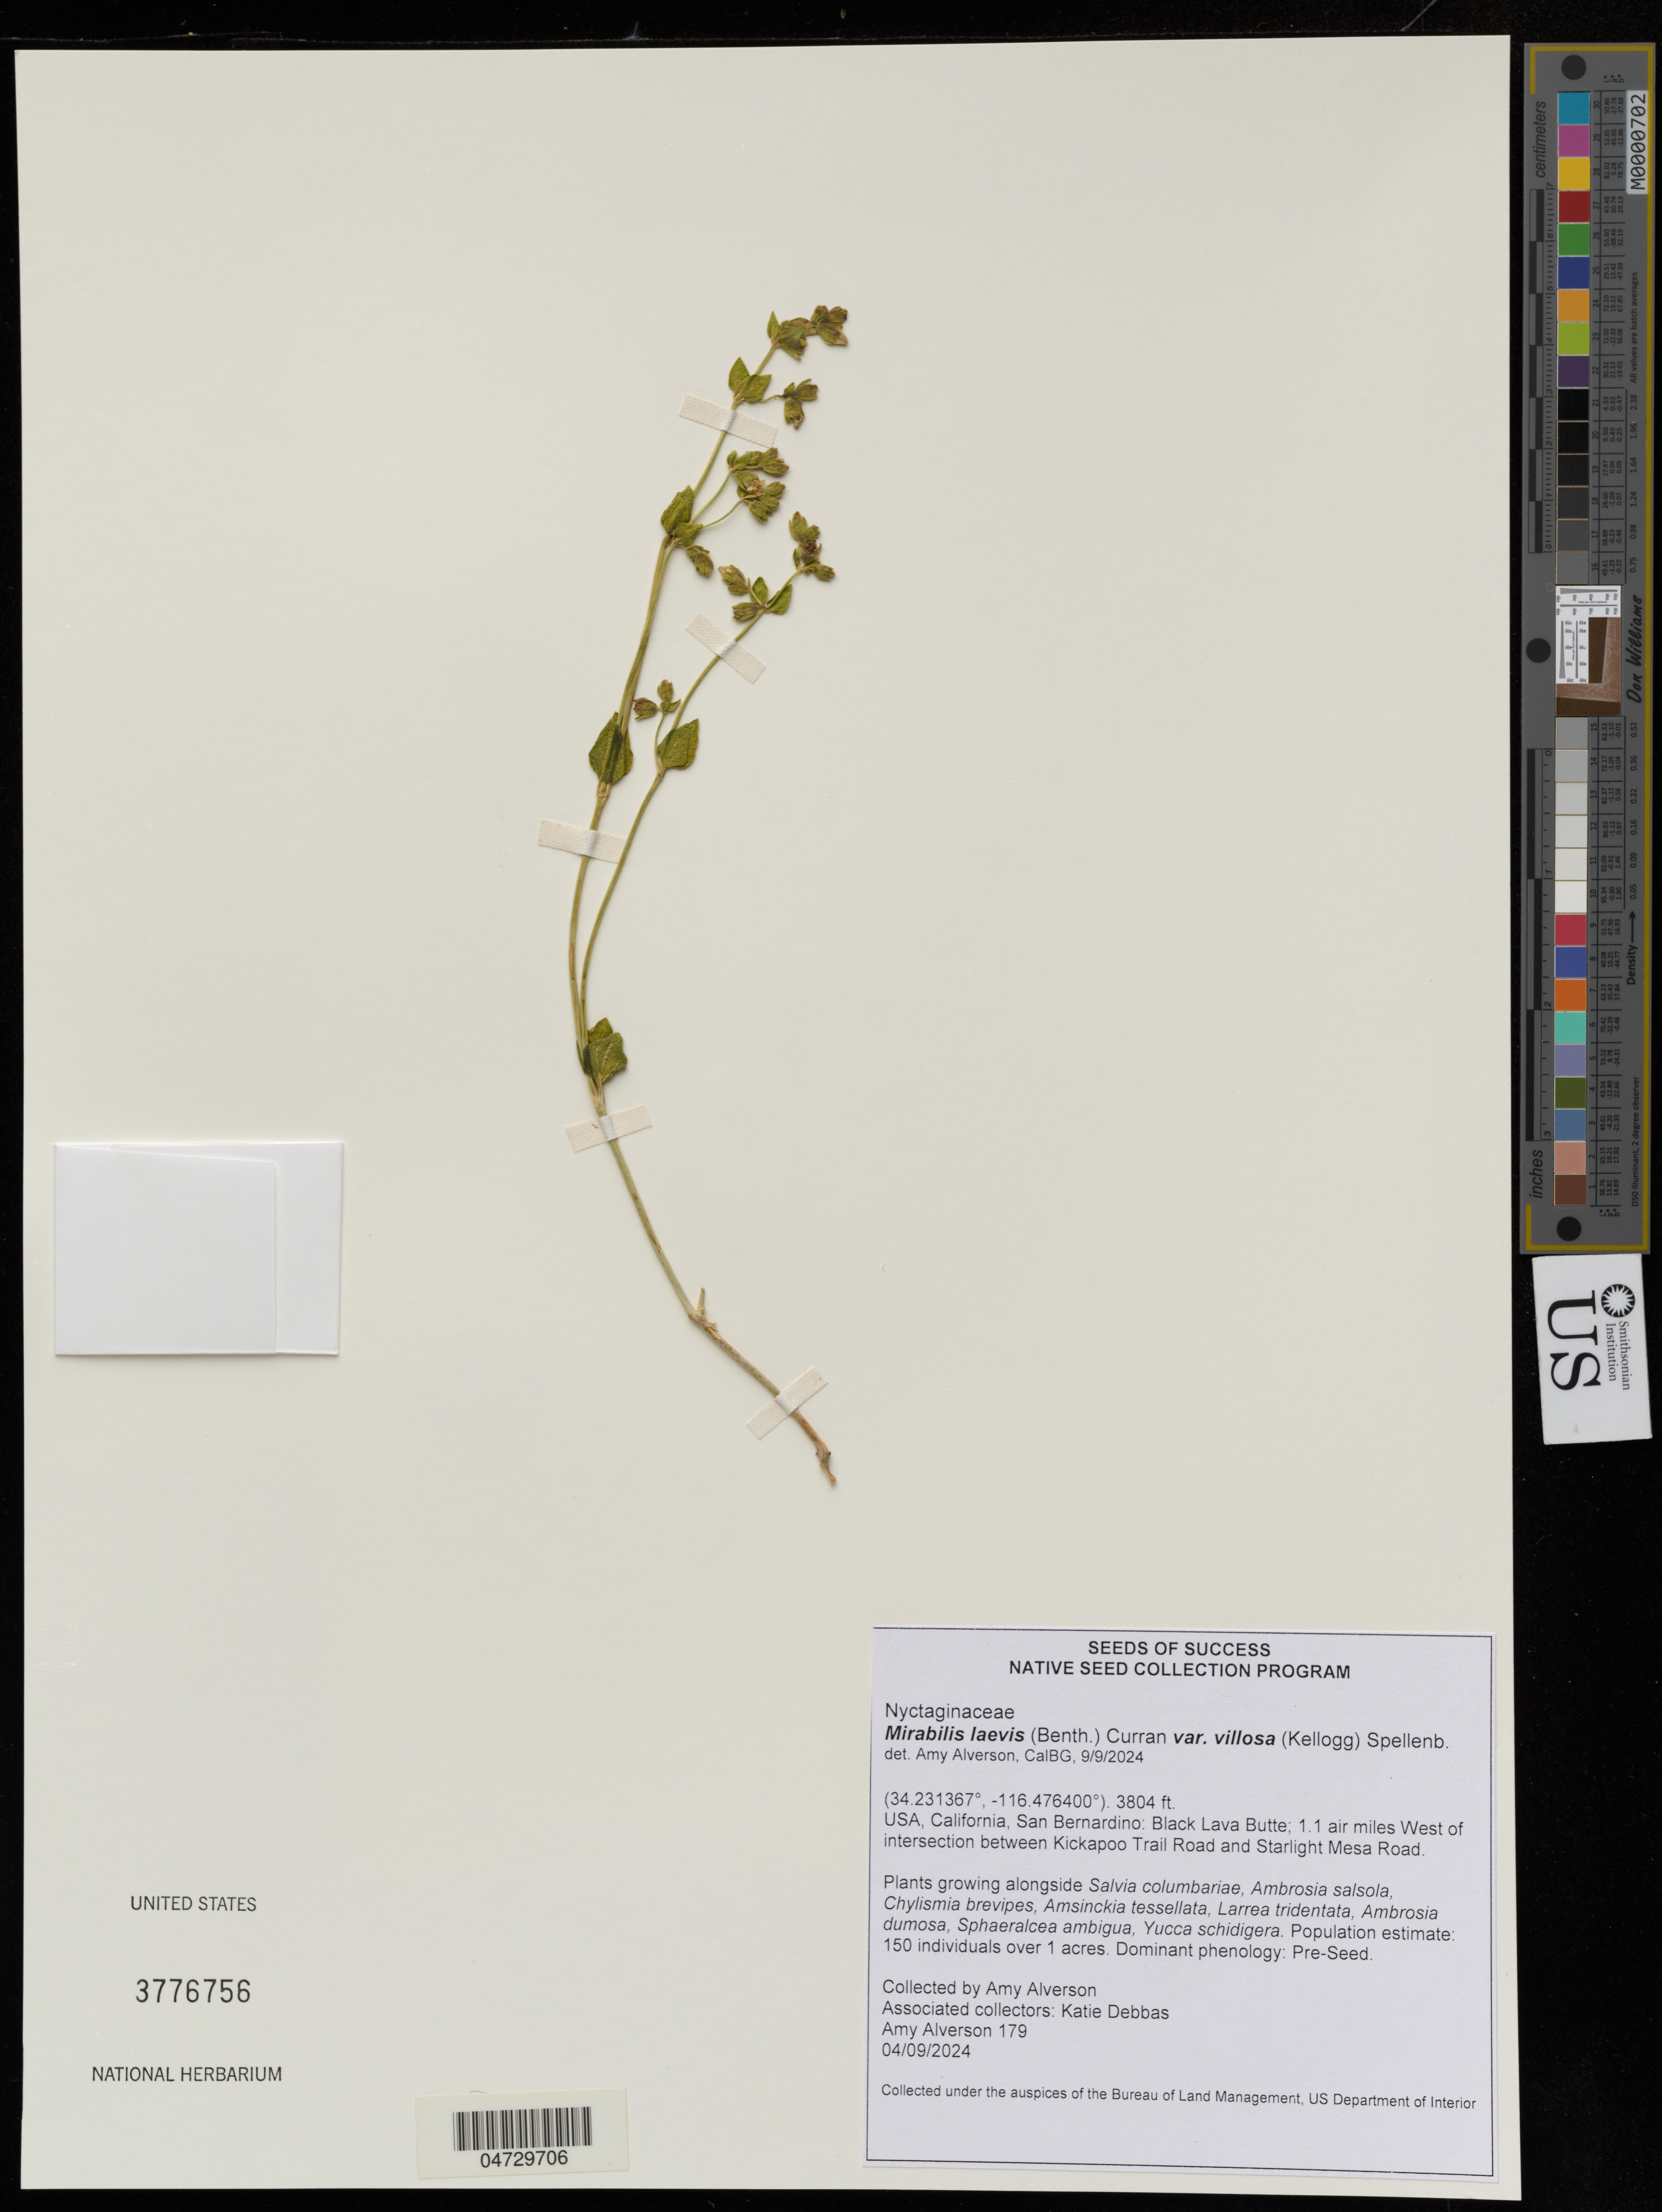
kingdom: Plantae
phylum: Tracheophyta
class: Magnoliopsida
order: Caryophyllales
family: Nyctaginaceae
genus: Mirabilis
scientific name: Mirabilis laevis var. villosa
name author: (Kellogg) Spellenb.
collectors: A. Alverson & K. Debbas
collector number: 179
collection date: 2024-04-09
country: United States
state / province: California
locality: San Bernardino: Black Lava Butte; 1.1 air miles West of intersection between Kickapoo Trail Road and Starlight Mesa Road.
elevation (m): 1159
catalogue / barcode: US 3776456